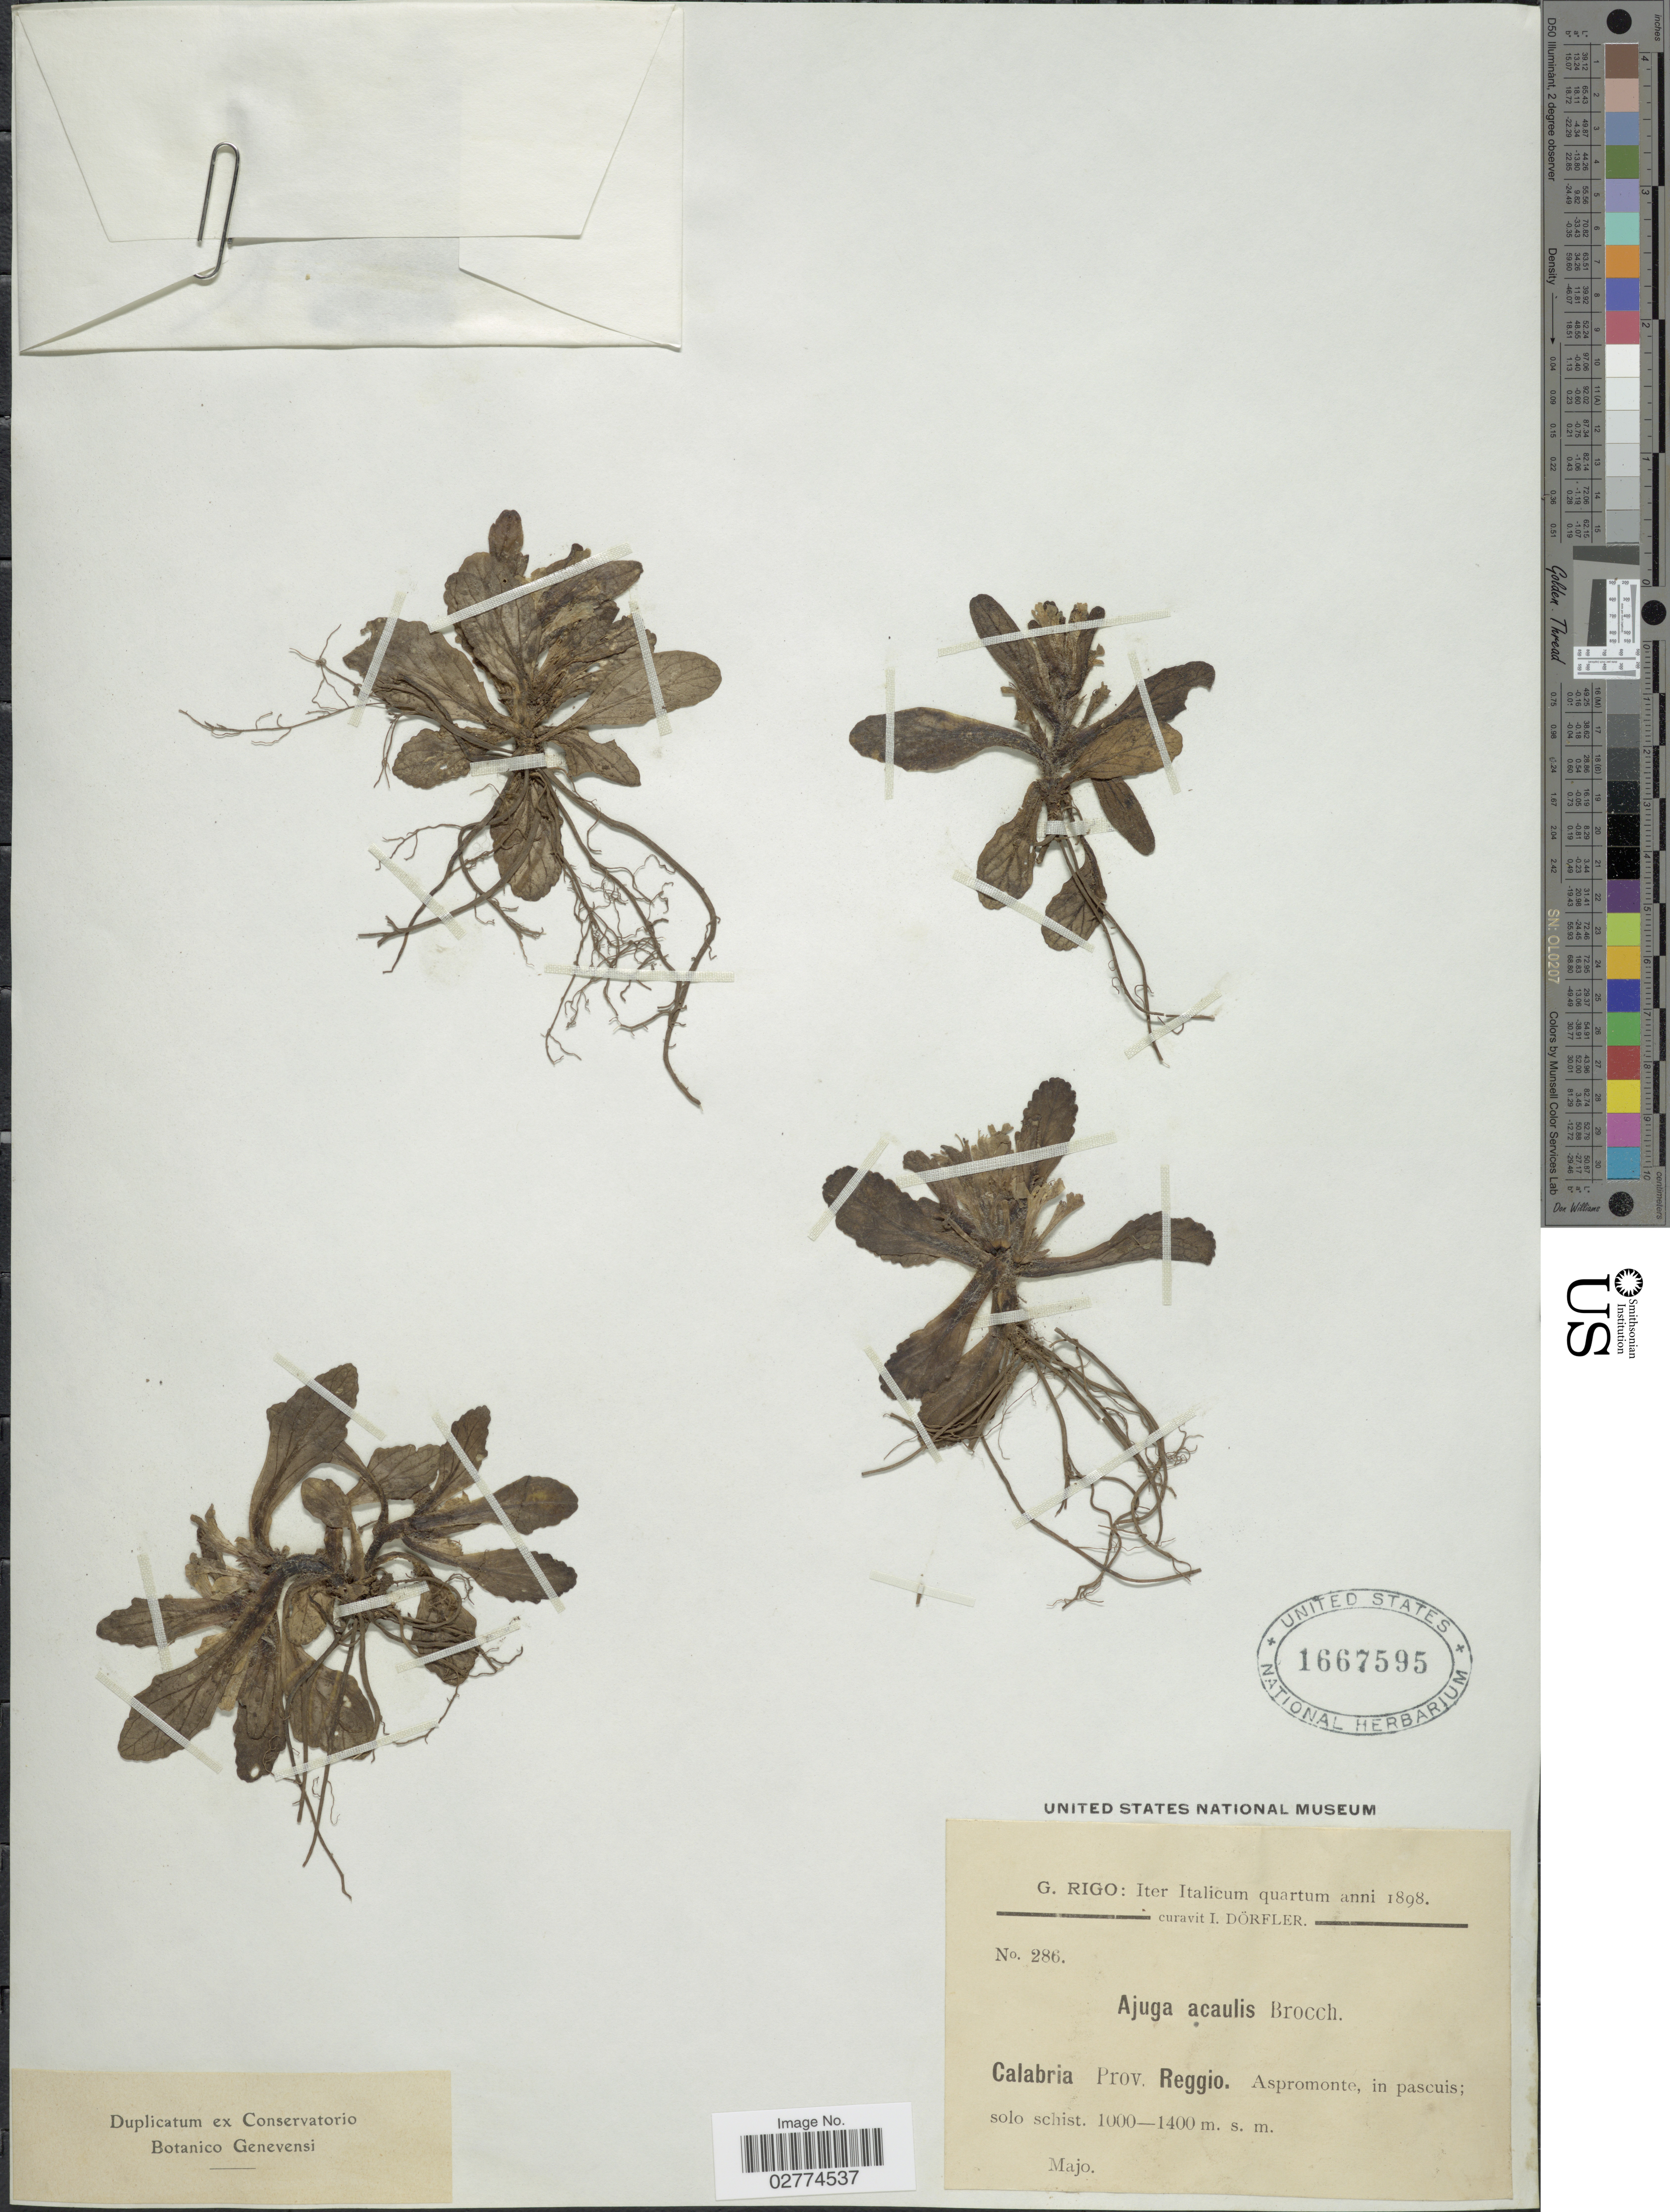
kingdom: Plantae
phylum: Tracheophyta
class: Magnoliopsida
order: Lamiales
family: Lamiaceae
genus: Ajuga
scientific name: Ajuga acaulis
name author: Brocchi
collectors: G. Rigo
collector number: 286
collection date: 1898-05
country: Italy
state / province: Calabria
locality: Prov. Reggio. Aspromonte, in pascuis.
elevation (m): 1000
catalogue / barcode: US 1667595